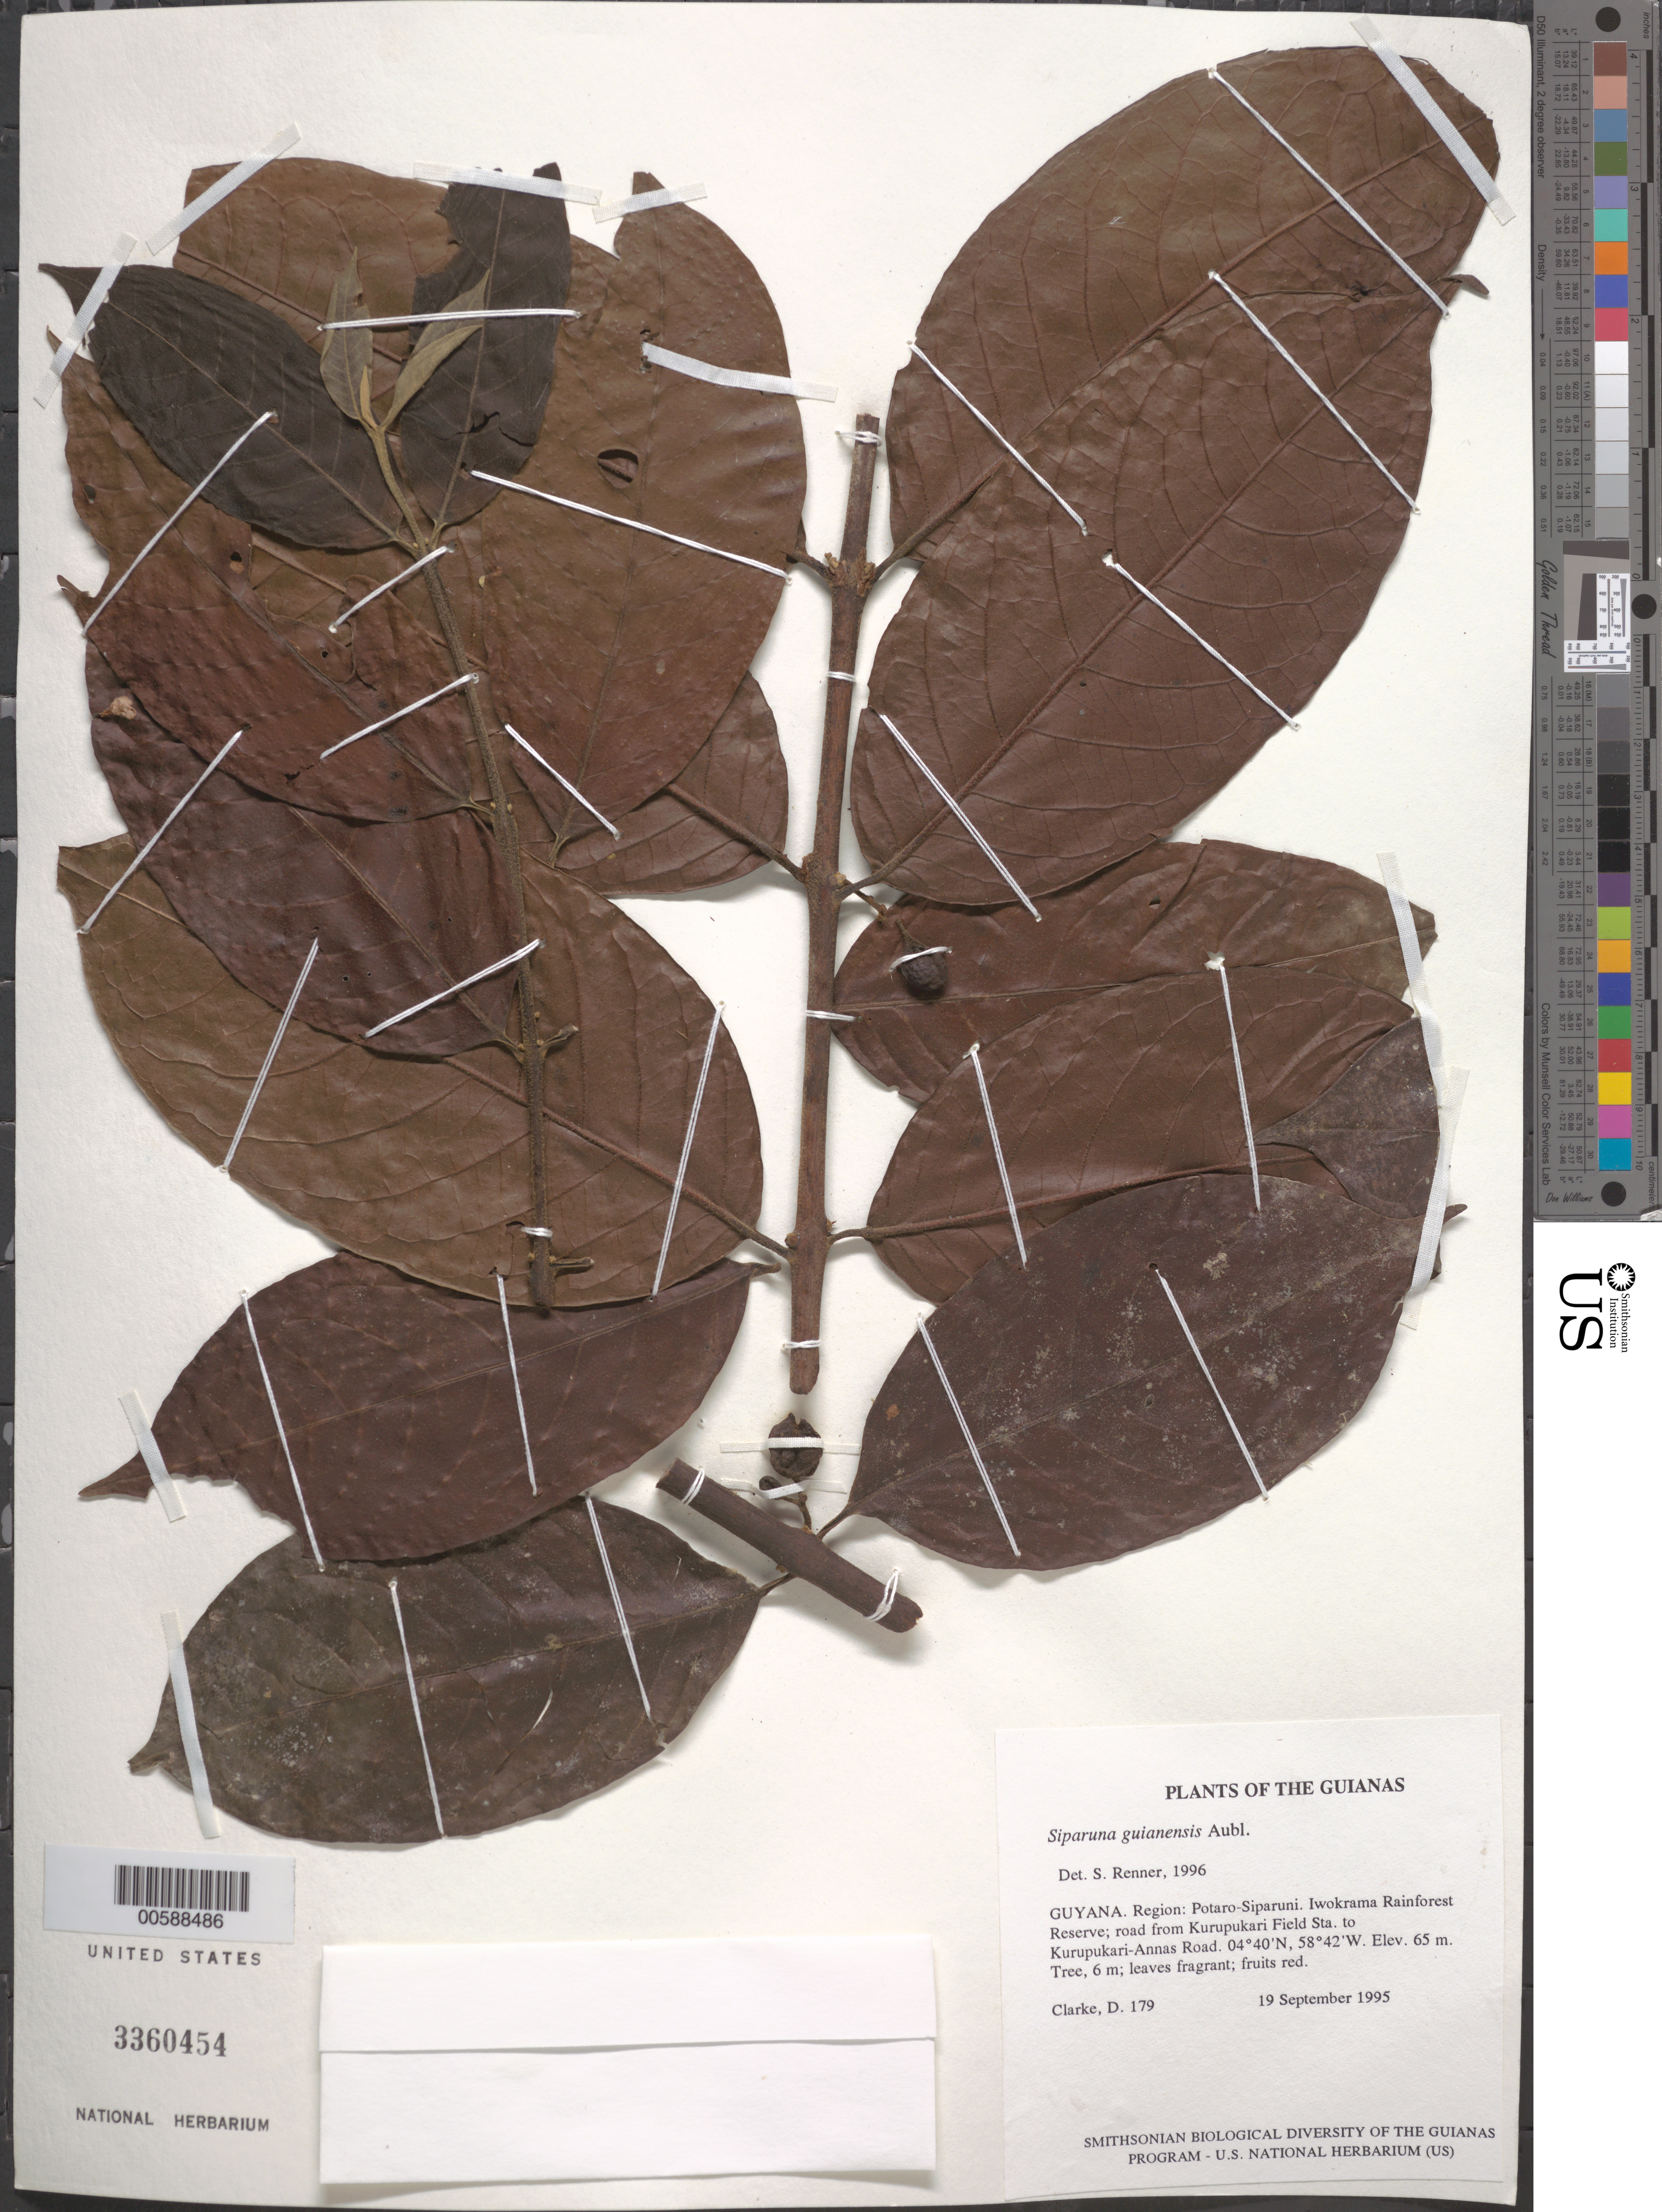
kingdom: Plantae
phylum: Tracheophyta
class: Magnoliopsida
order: Laurales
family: Siparunaceae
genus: Siparuna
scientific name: Siparuna guianensis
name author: Aubl.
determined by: Renner, S. S.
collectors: H. D. Clarke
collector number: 179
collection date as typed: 19 September 1995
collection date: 1995-09-19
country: Guyana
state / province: Potaro-Siparuni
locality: Iwokrama Rainforest Reserve; road from Kurupukari Field Sta. to Kurupukari-Annas Road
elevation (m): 65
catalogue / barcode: US 3360454